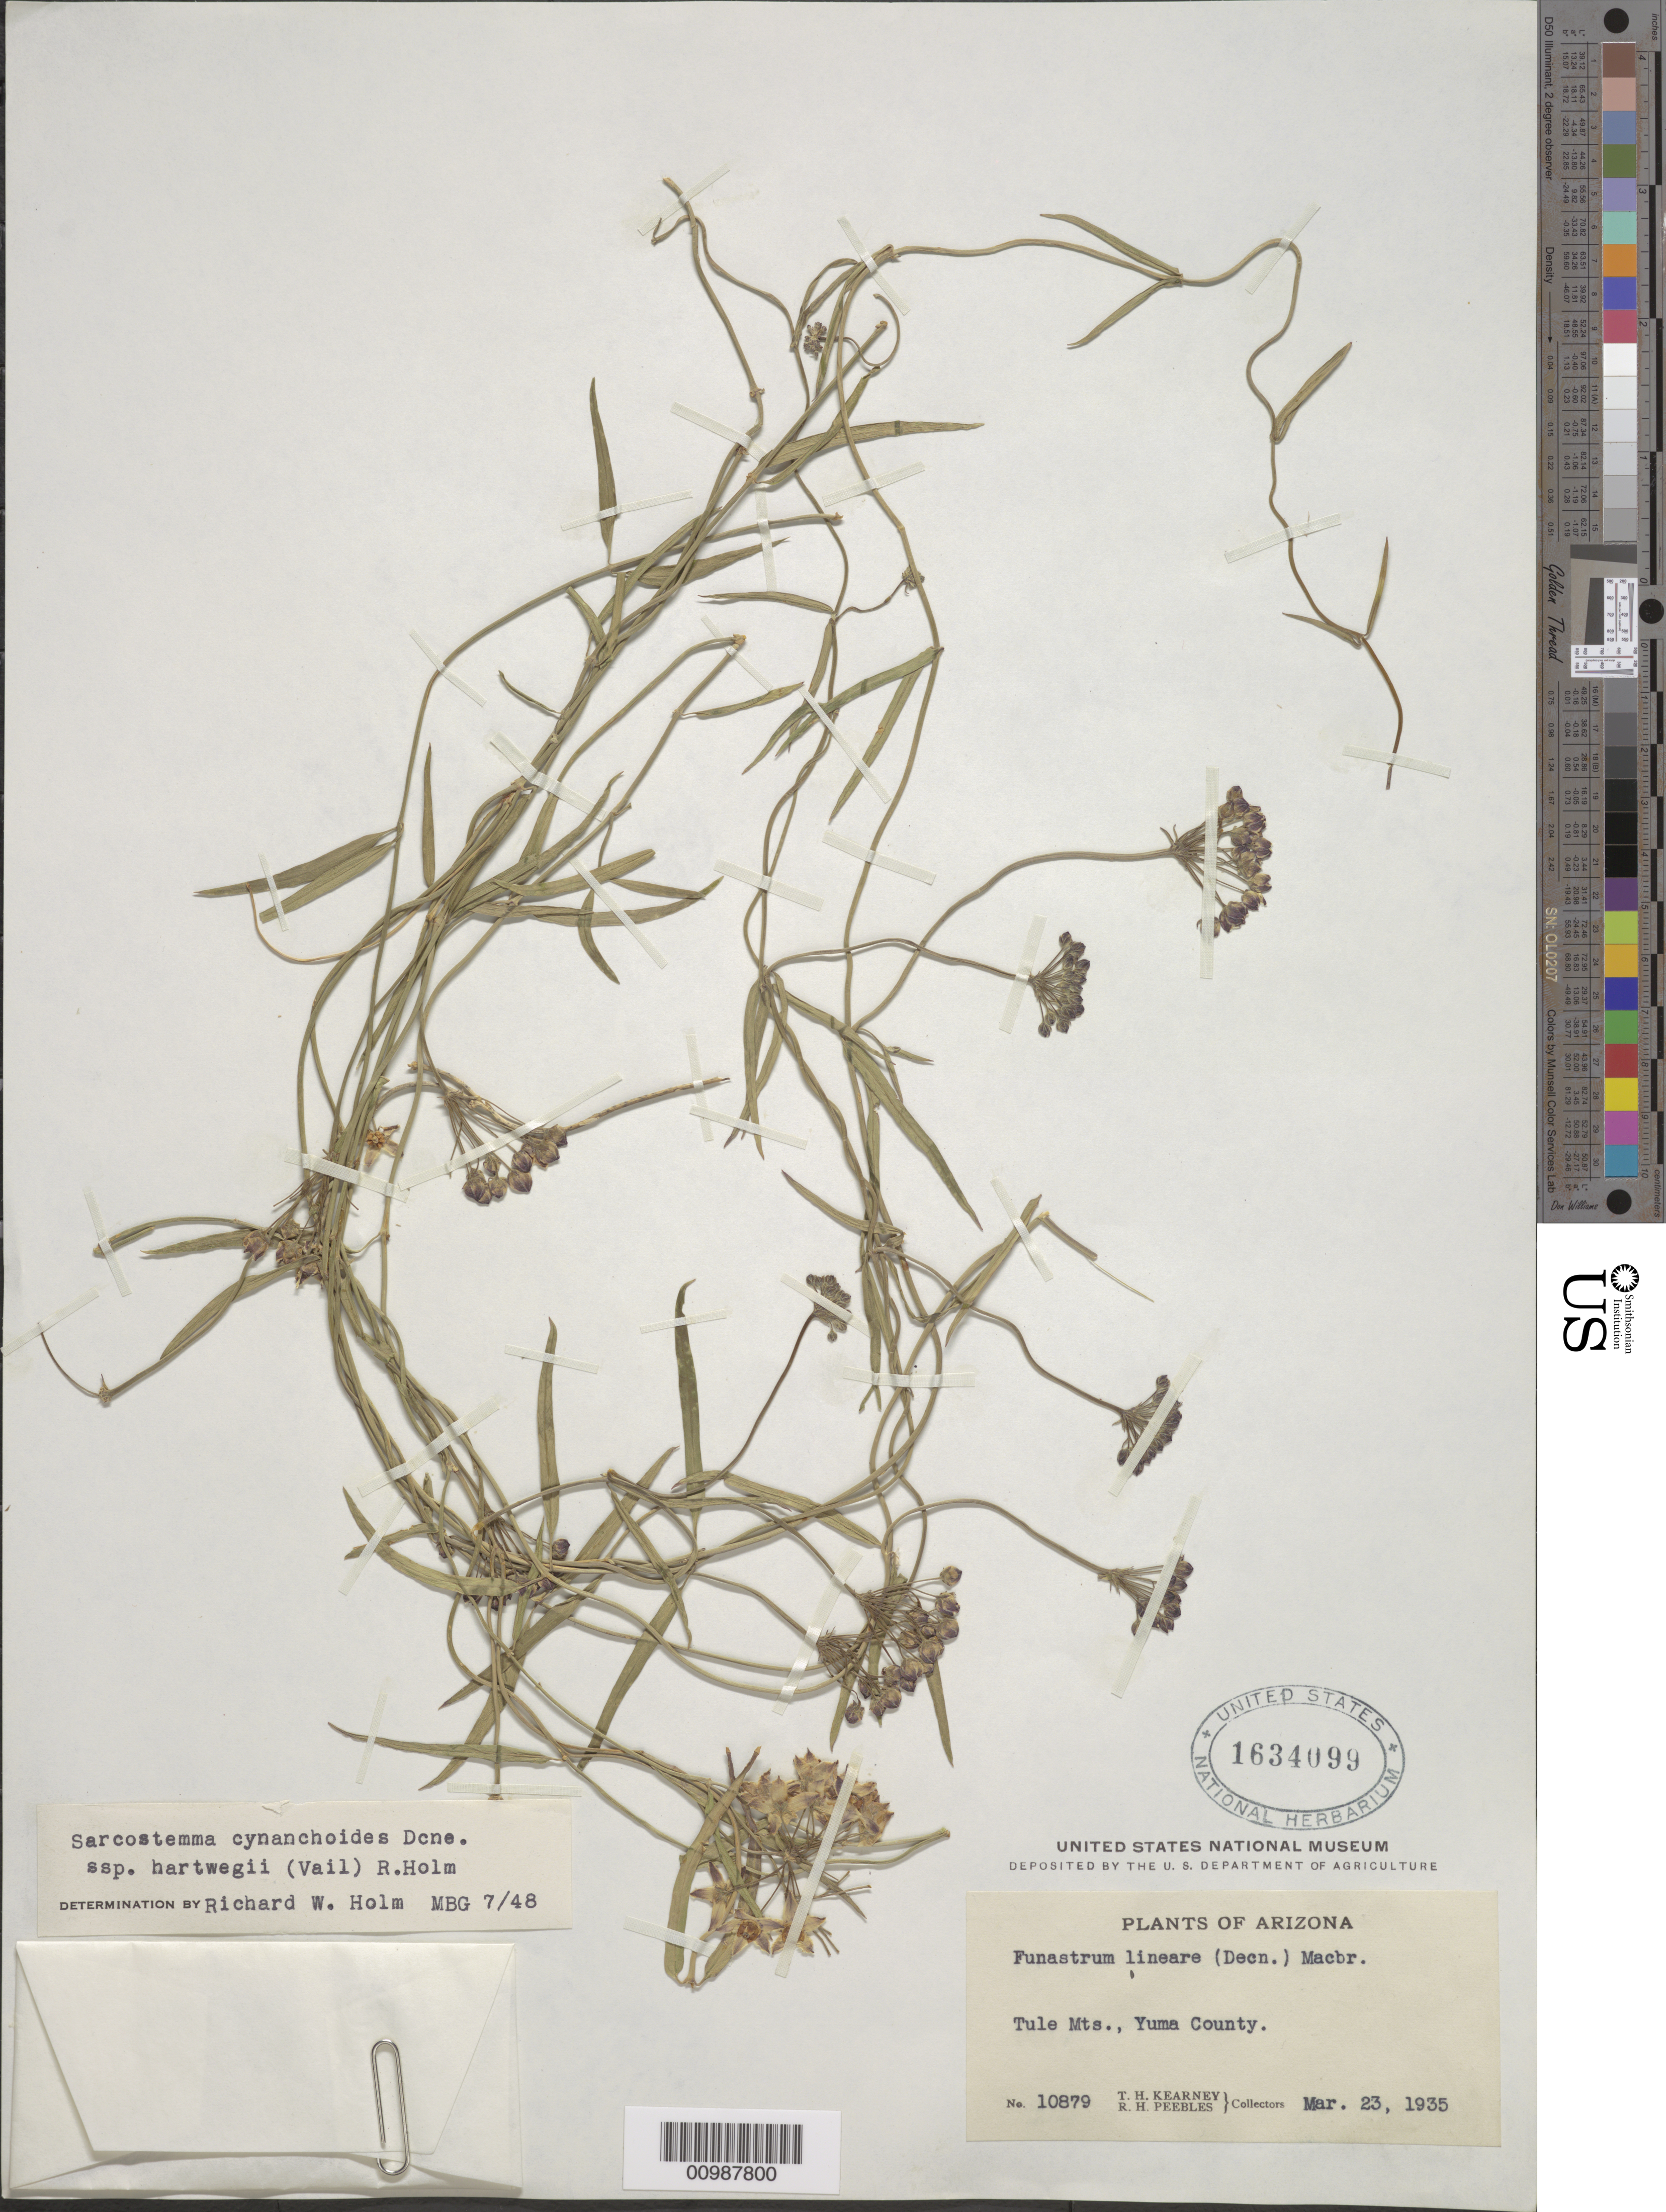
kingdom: Plantae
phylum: Tracheophyta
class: Magnoliopsida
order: Gentianales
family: Apocynaceae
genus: Sarcostemma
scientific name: Sarcostemma cynanchoides subsp. hartwegii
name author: (Vail) R.W. Holm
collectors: T. H. Kearney & R. H. Peebles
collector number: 10879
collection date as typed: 23 Mar 1935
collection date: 1935-03-23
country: United States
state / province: Arizona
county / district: Yuma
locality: Tule Mts.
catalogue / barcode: US 1634099